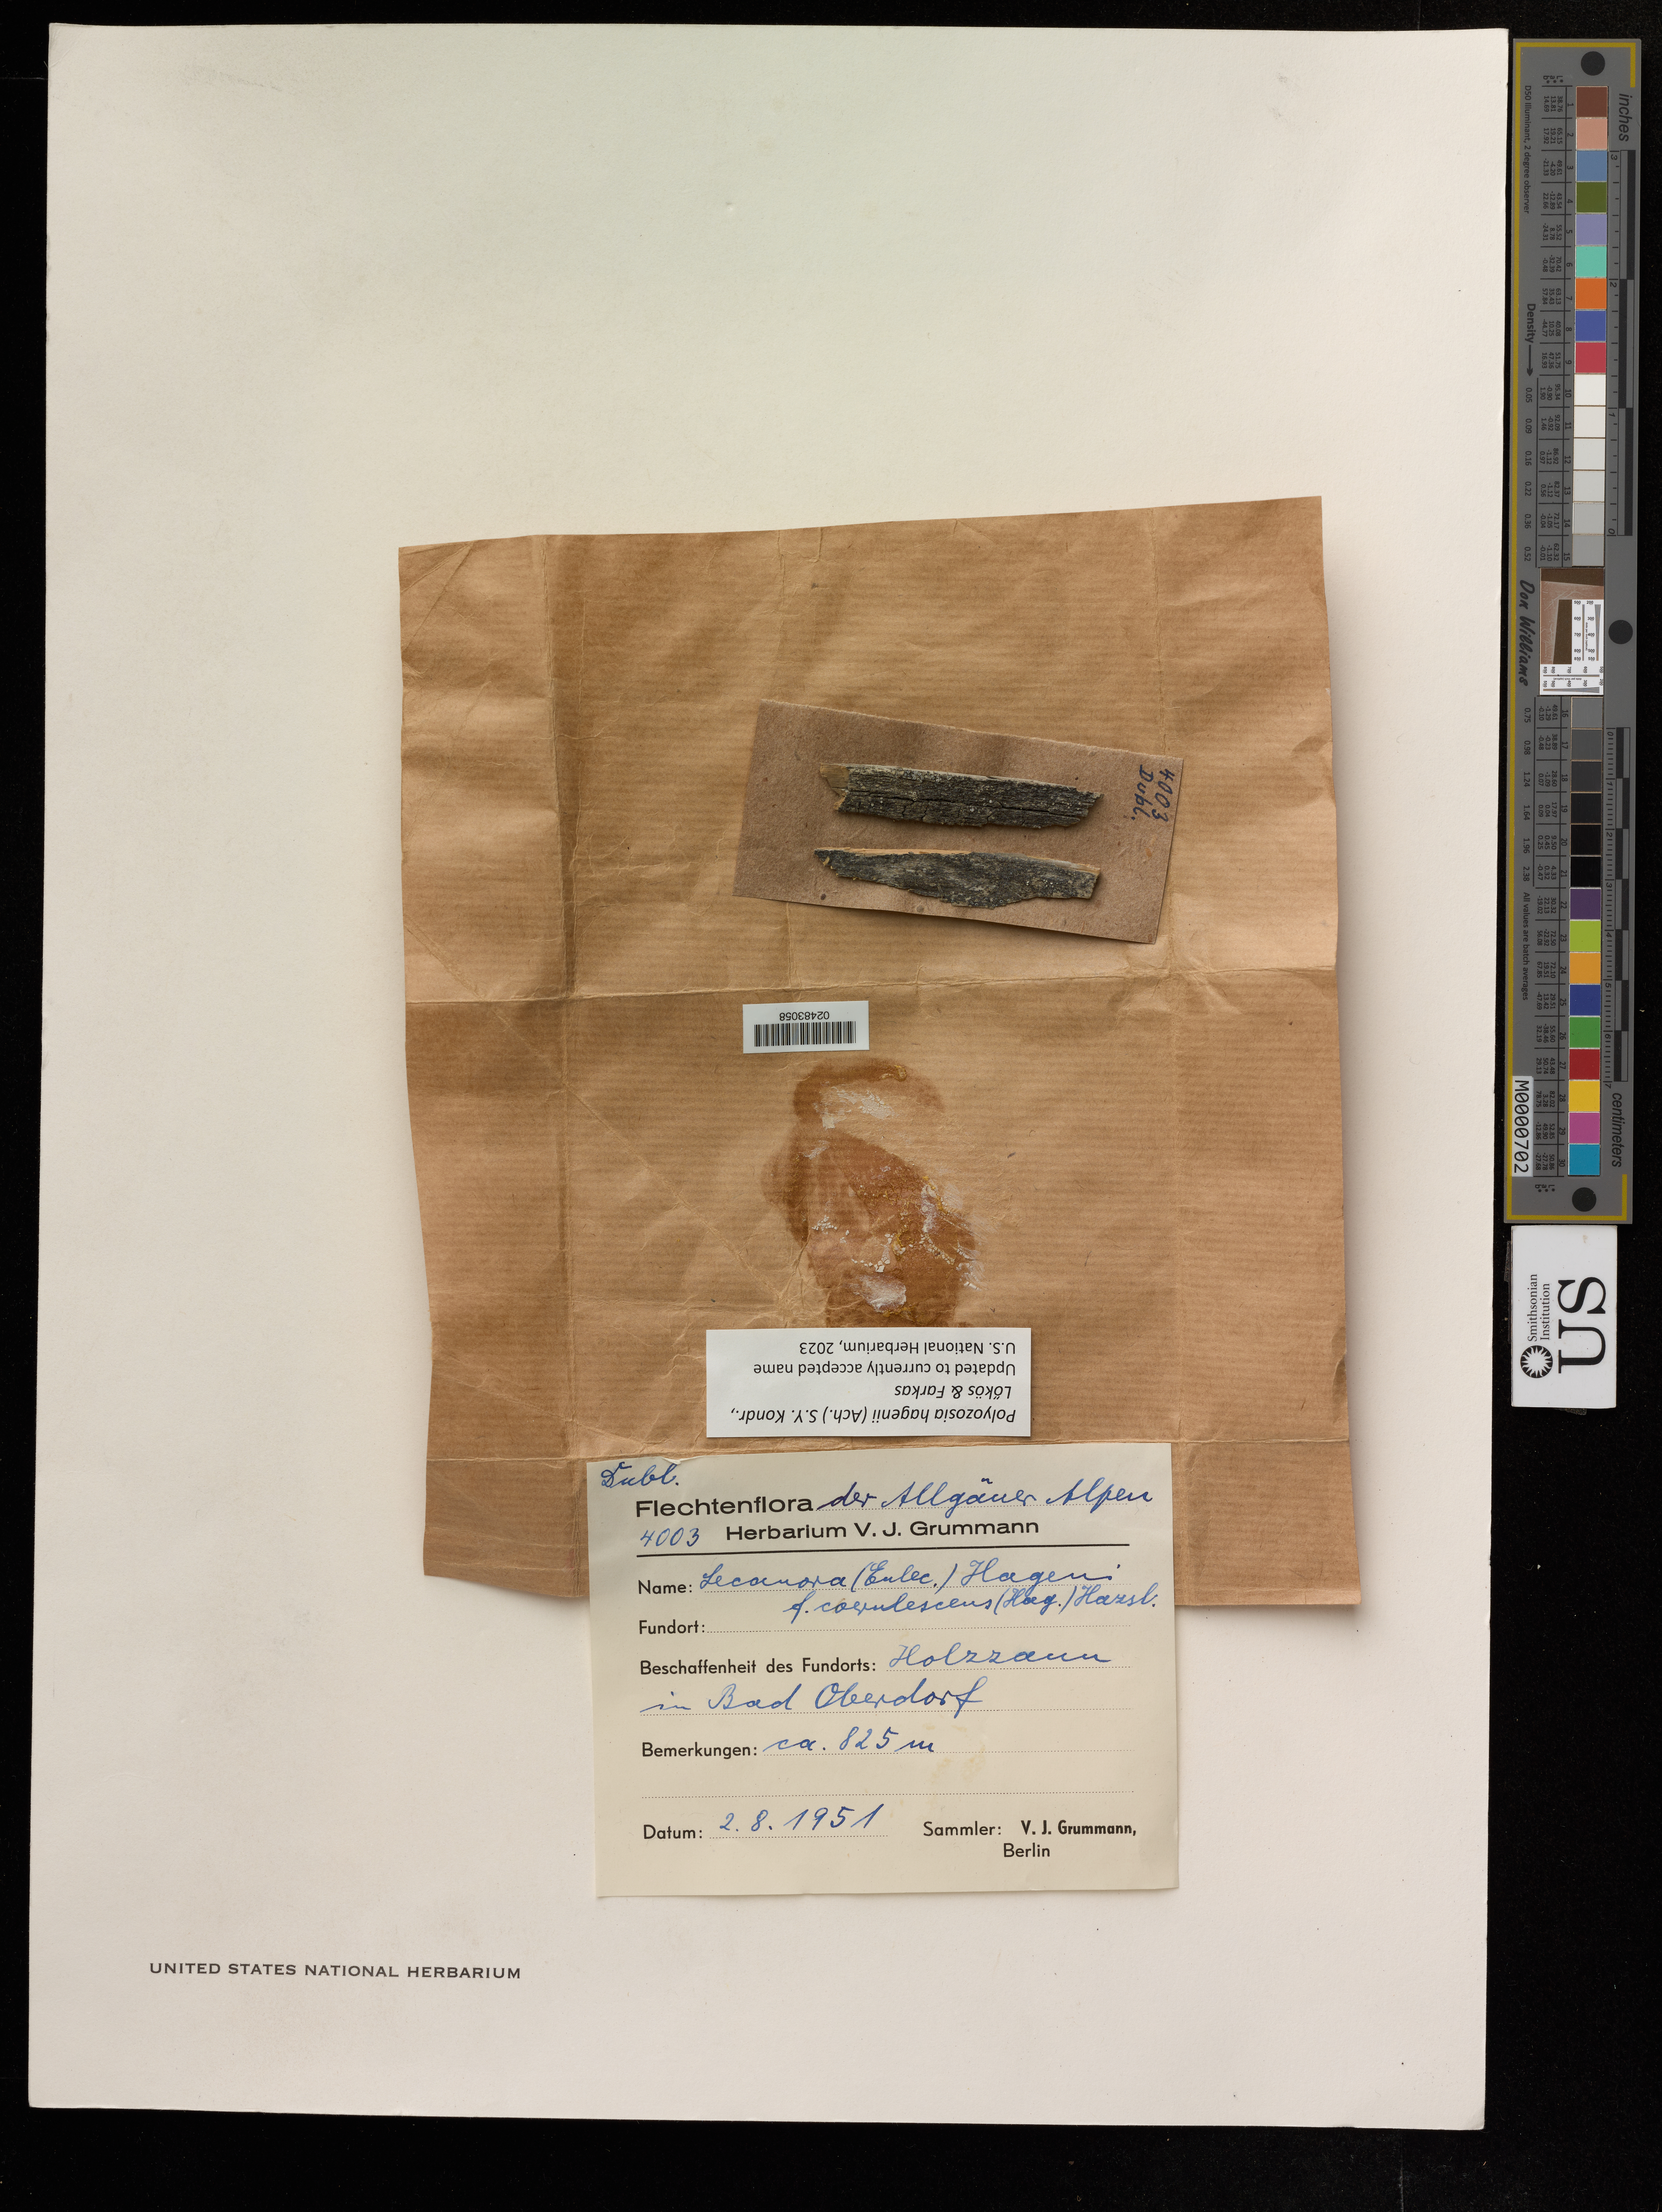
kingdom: Fungi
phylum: Ascomycota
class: Lecanoromycetes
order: Lecanorales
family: Lecanoraceae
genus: Polyozosia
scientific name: Polyozosia hagenii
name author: (Ach.) S.Y. Kondr. et al.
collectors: V. Grummann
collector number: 4003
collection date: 1951-08-02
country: Germany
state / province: Bavaria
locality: In Bad Oberdorf.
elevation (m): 825